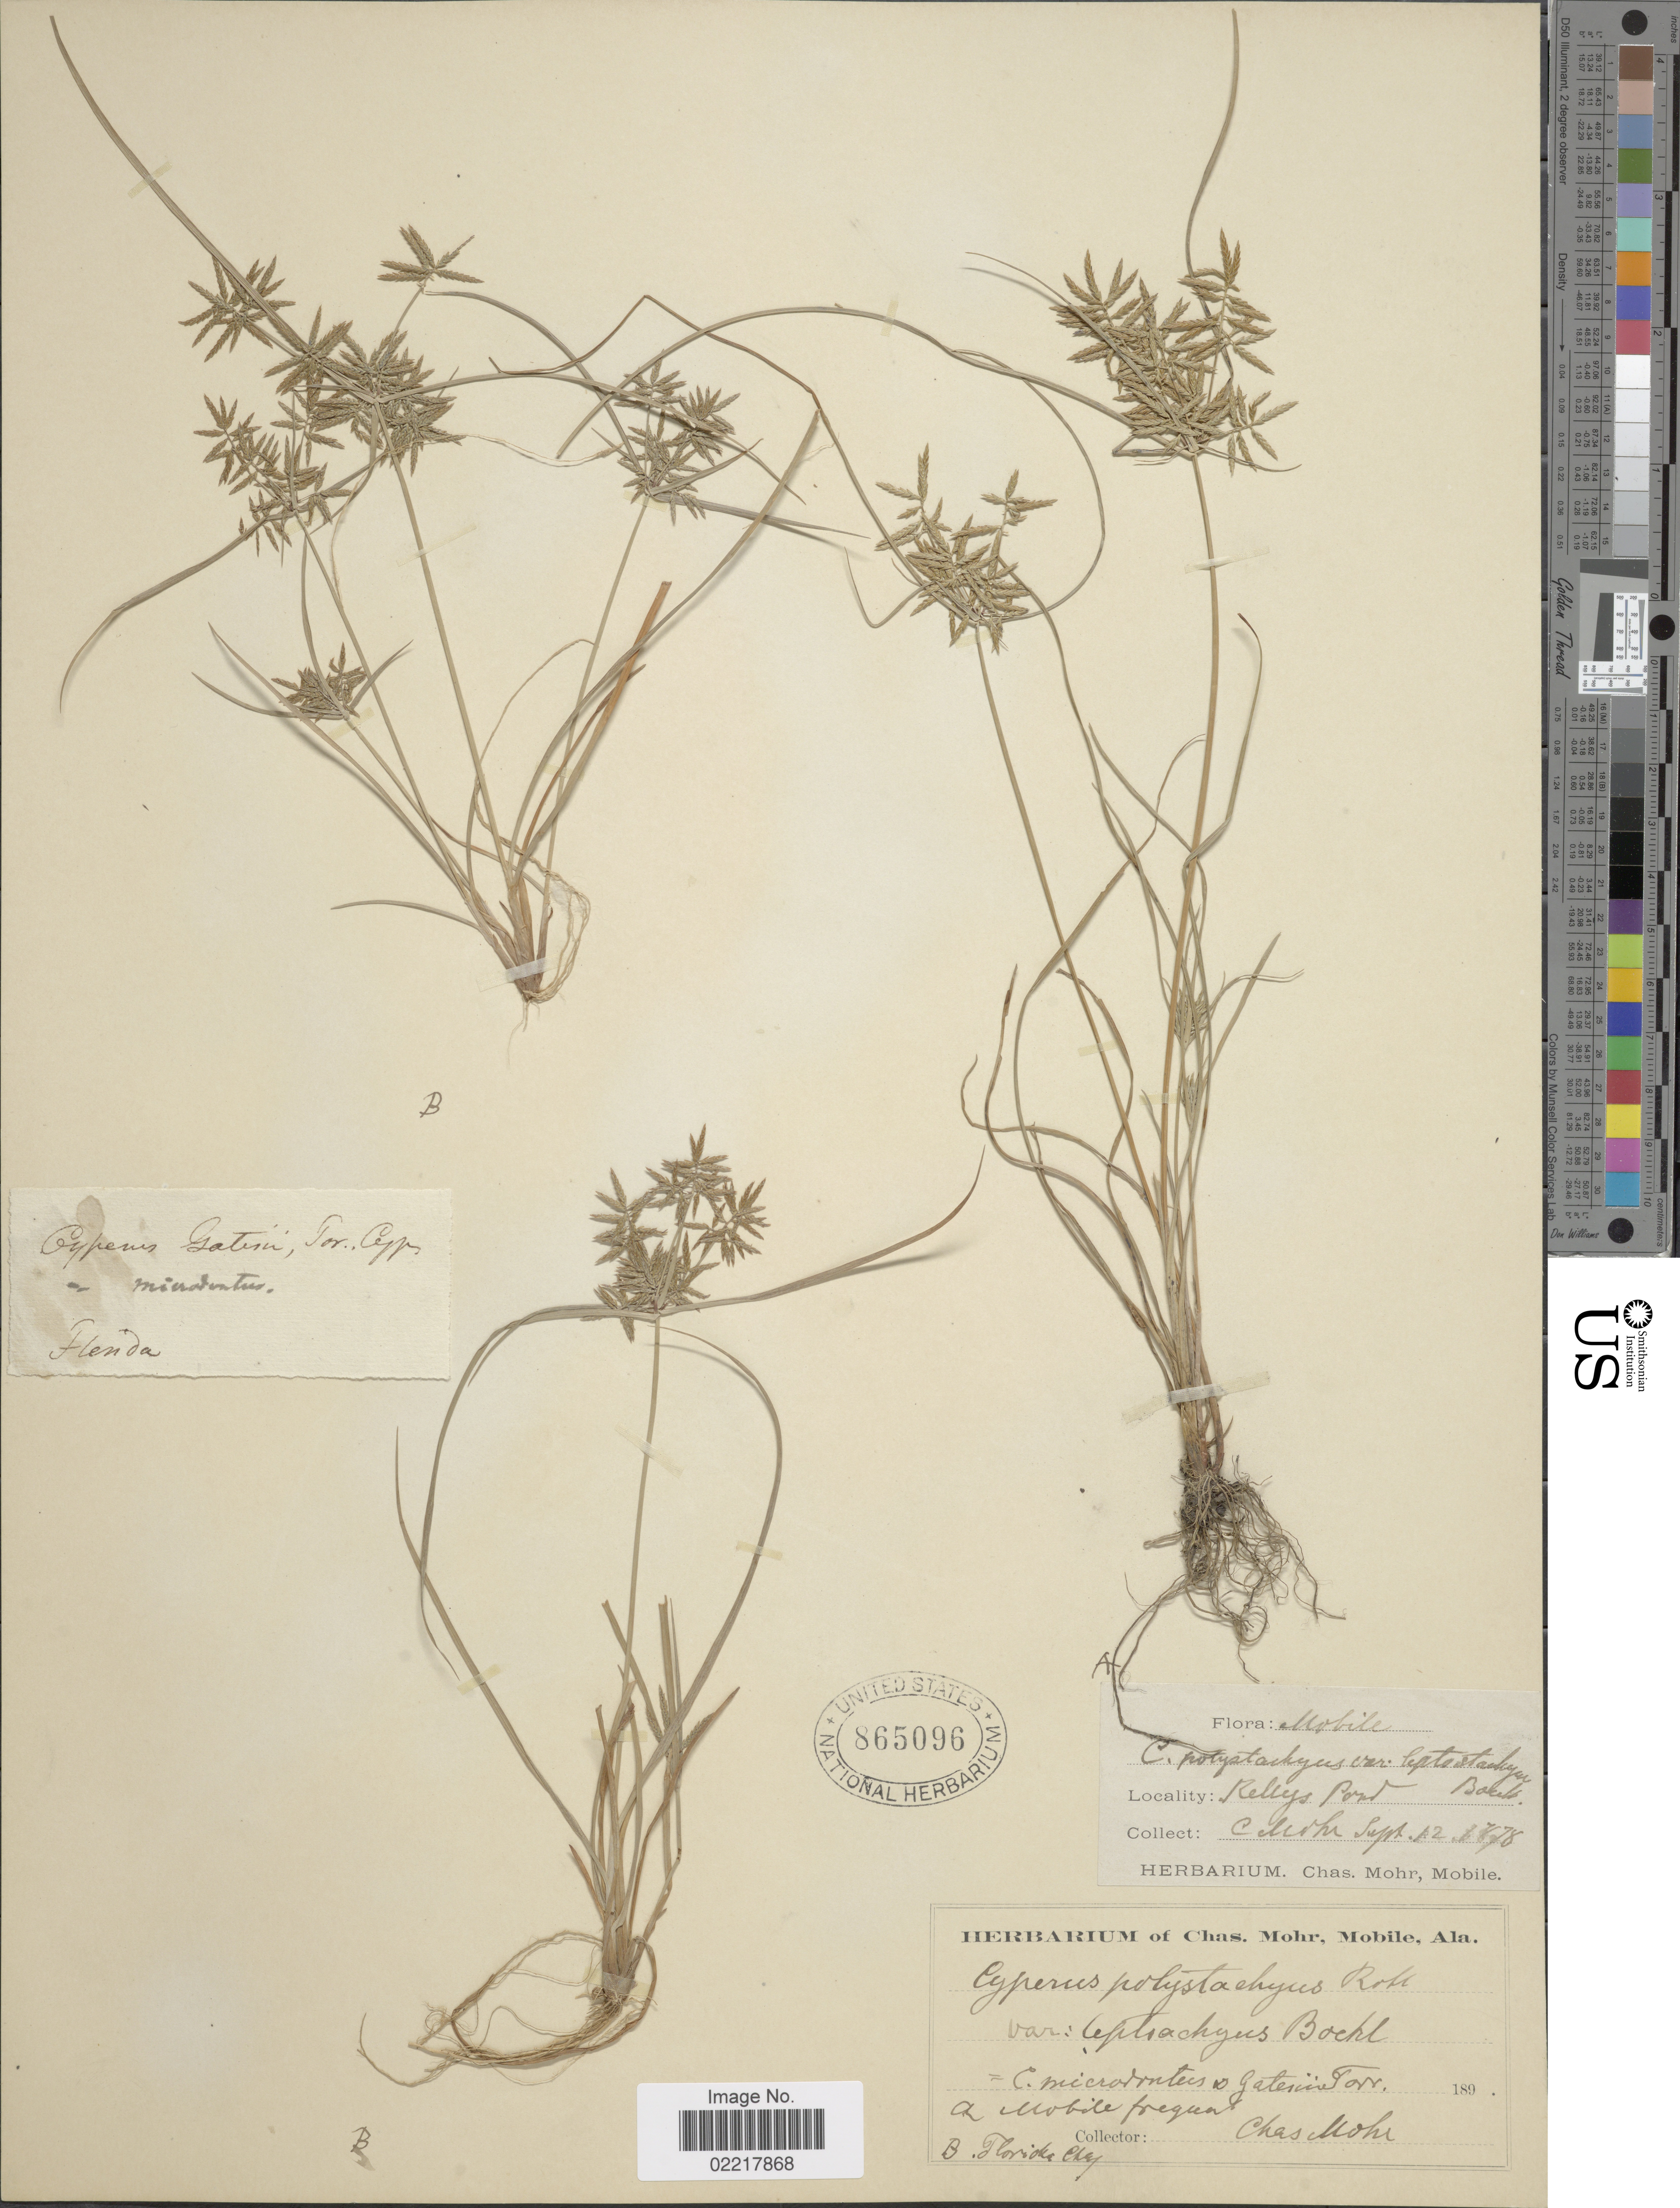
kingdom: Plantae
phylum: Tracheophyta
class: Liliopsida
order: Poales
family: Cyperaceae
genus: Cyperus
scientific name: Cyperus polystachyos var. texensis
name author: (Torr.) Fernald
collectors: C. T. Mohr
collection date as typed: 189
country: United States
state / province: Florida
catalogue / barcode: US 865096-2